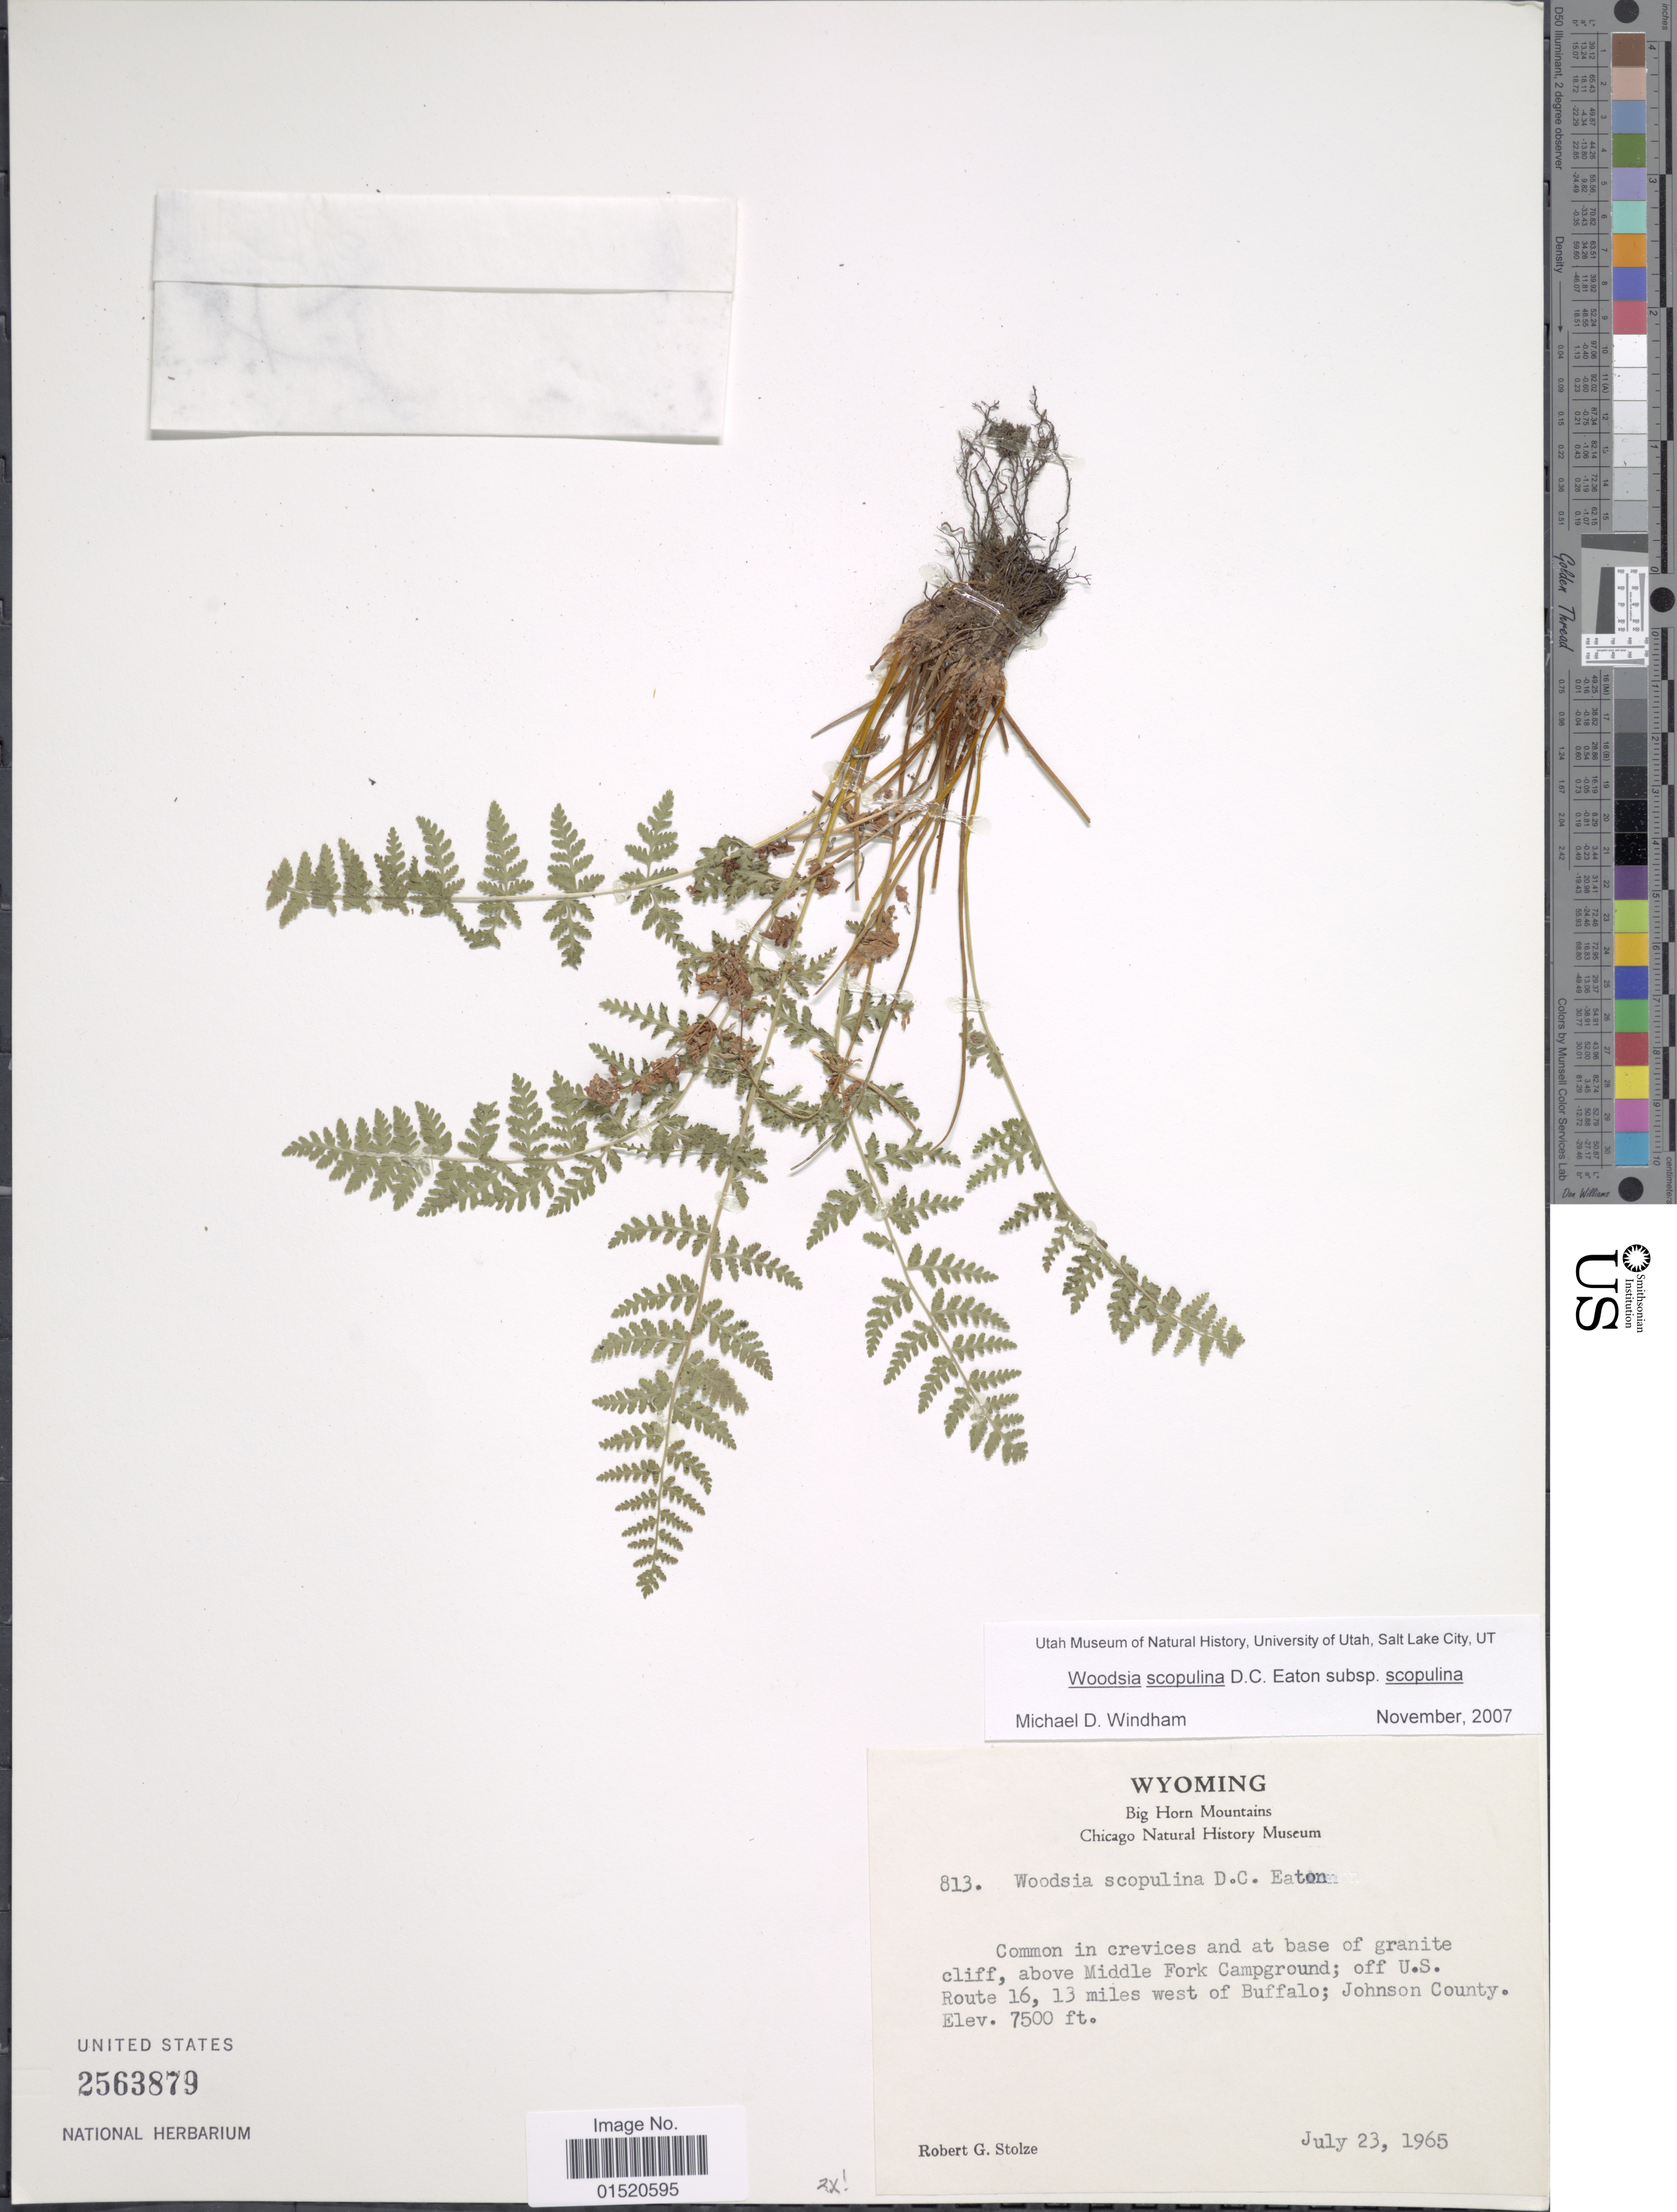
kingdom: Plantae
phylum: Tracheophyta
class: Polypodiopsida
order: Polypodiales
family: Woodsiaceae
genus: Woodsia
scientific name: Woodsia scopulina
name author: D.C. Eaton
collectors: R. G. Stolze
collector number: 813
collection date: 1965-07-23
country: United States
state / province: Wyoming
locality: Above Middle Fork Campground; off U.S. Route 16, 13 miles west of Buffalo; Johnson County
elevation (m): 2286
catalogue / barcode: US 2563879